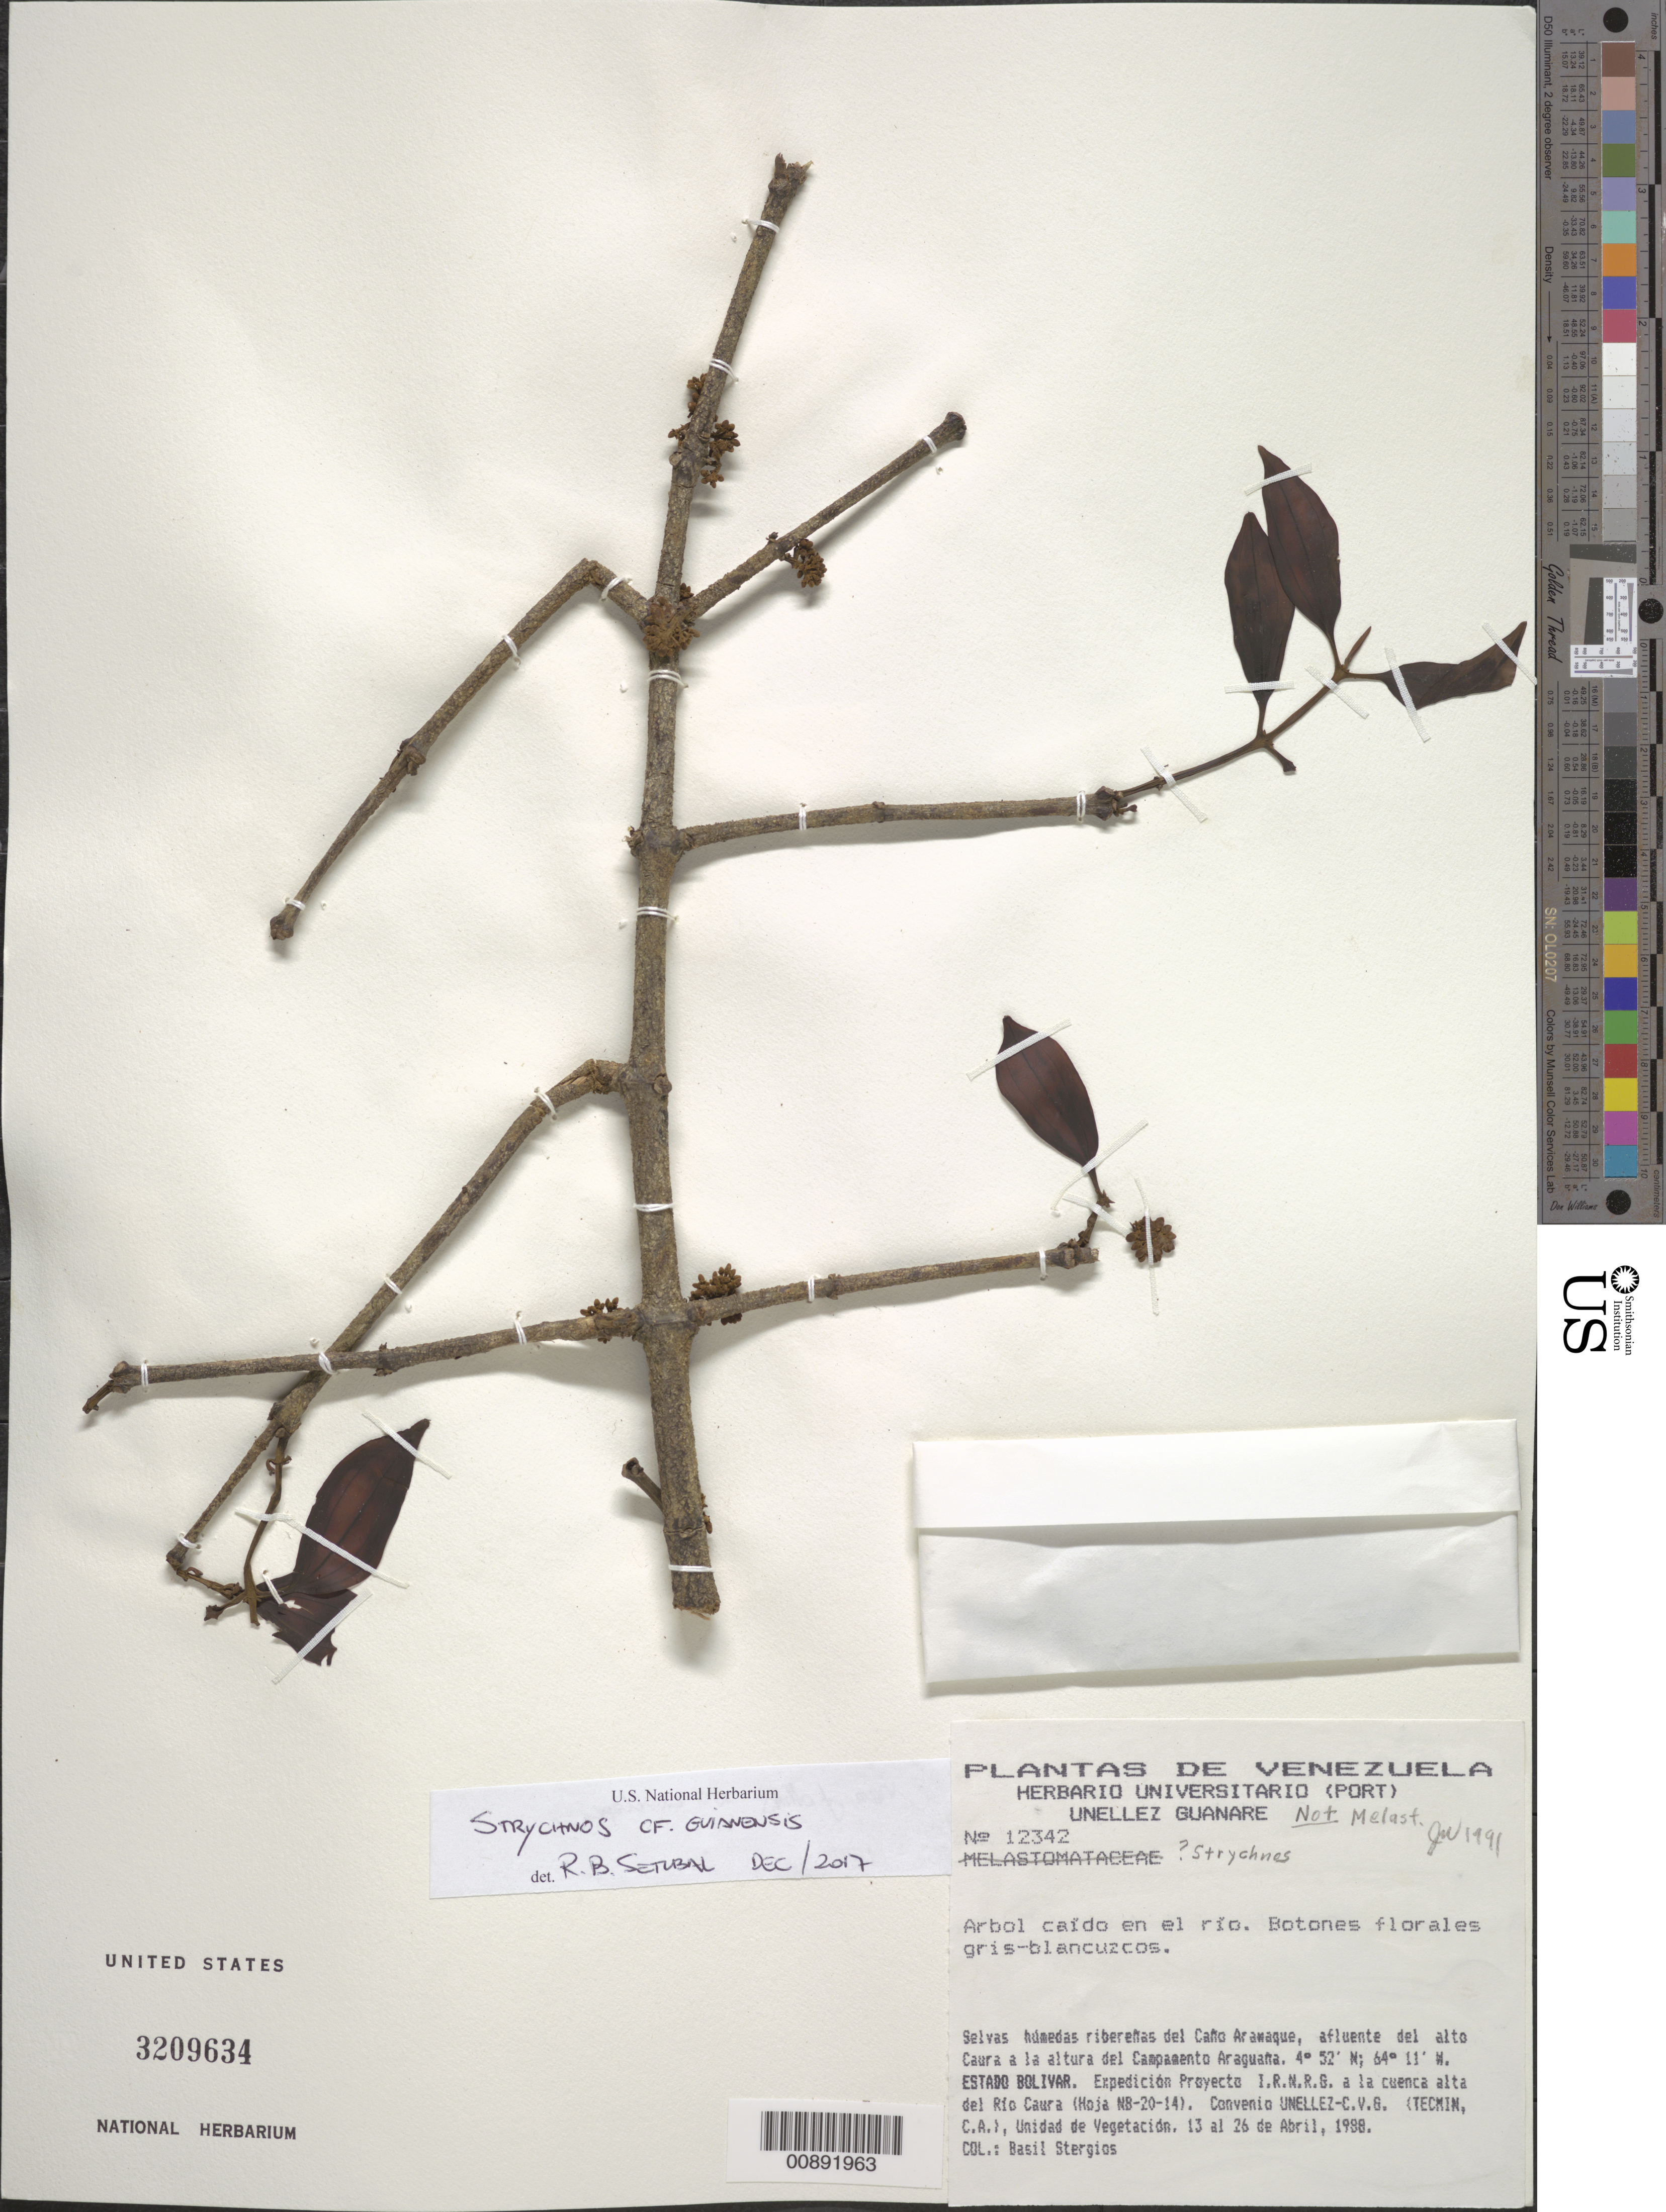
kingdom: Plantae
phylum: Tracheophyta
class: Magnoliopsida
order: Gentianales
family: Loganiaceae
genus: Strychnos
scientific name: Strychnos guianensis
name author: (Aubl.) Mart.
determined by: Setubal, R. B.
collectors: B. G. Stergios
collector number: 12342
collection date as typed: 13-Apr-88 to 26-Apr-88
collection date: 1988-04-13/1988-04-26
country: Venezuela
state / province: Bolívar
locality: Río Caura, Caño Aramaque, afluente del alto Caura a la altura del Campamento Araguana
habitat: Selvas húmedas riberenas del cano; en el rio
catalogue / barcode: US 3209634